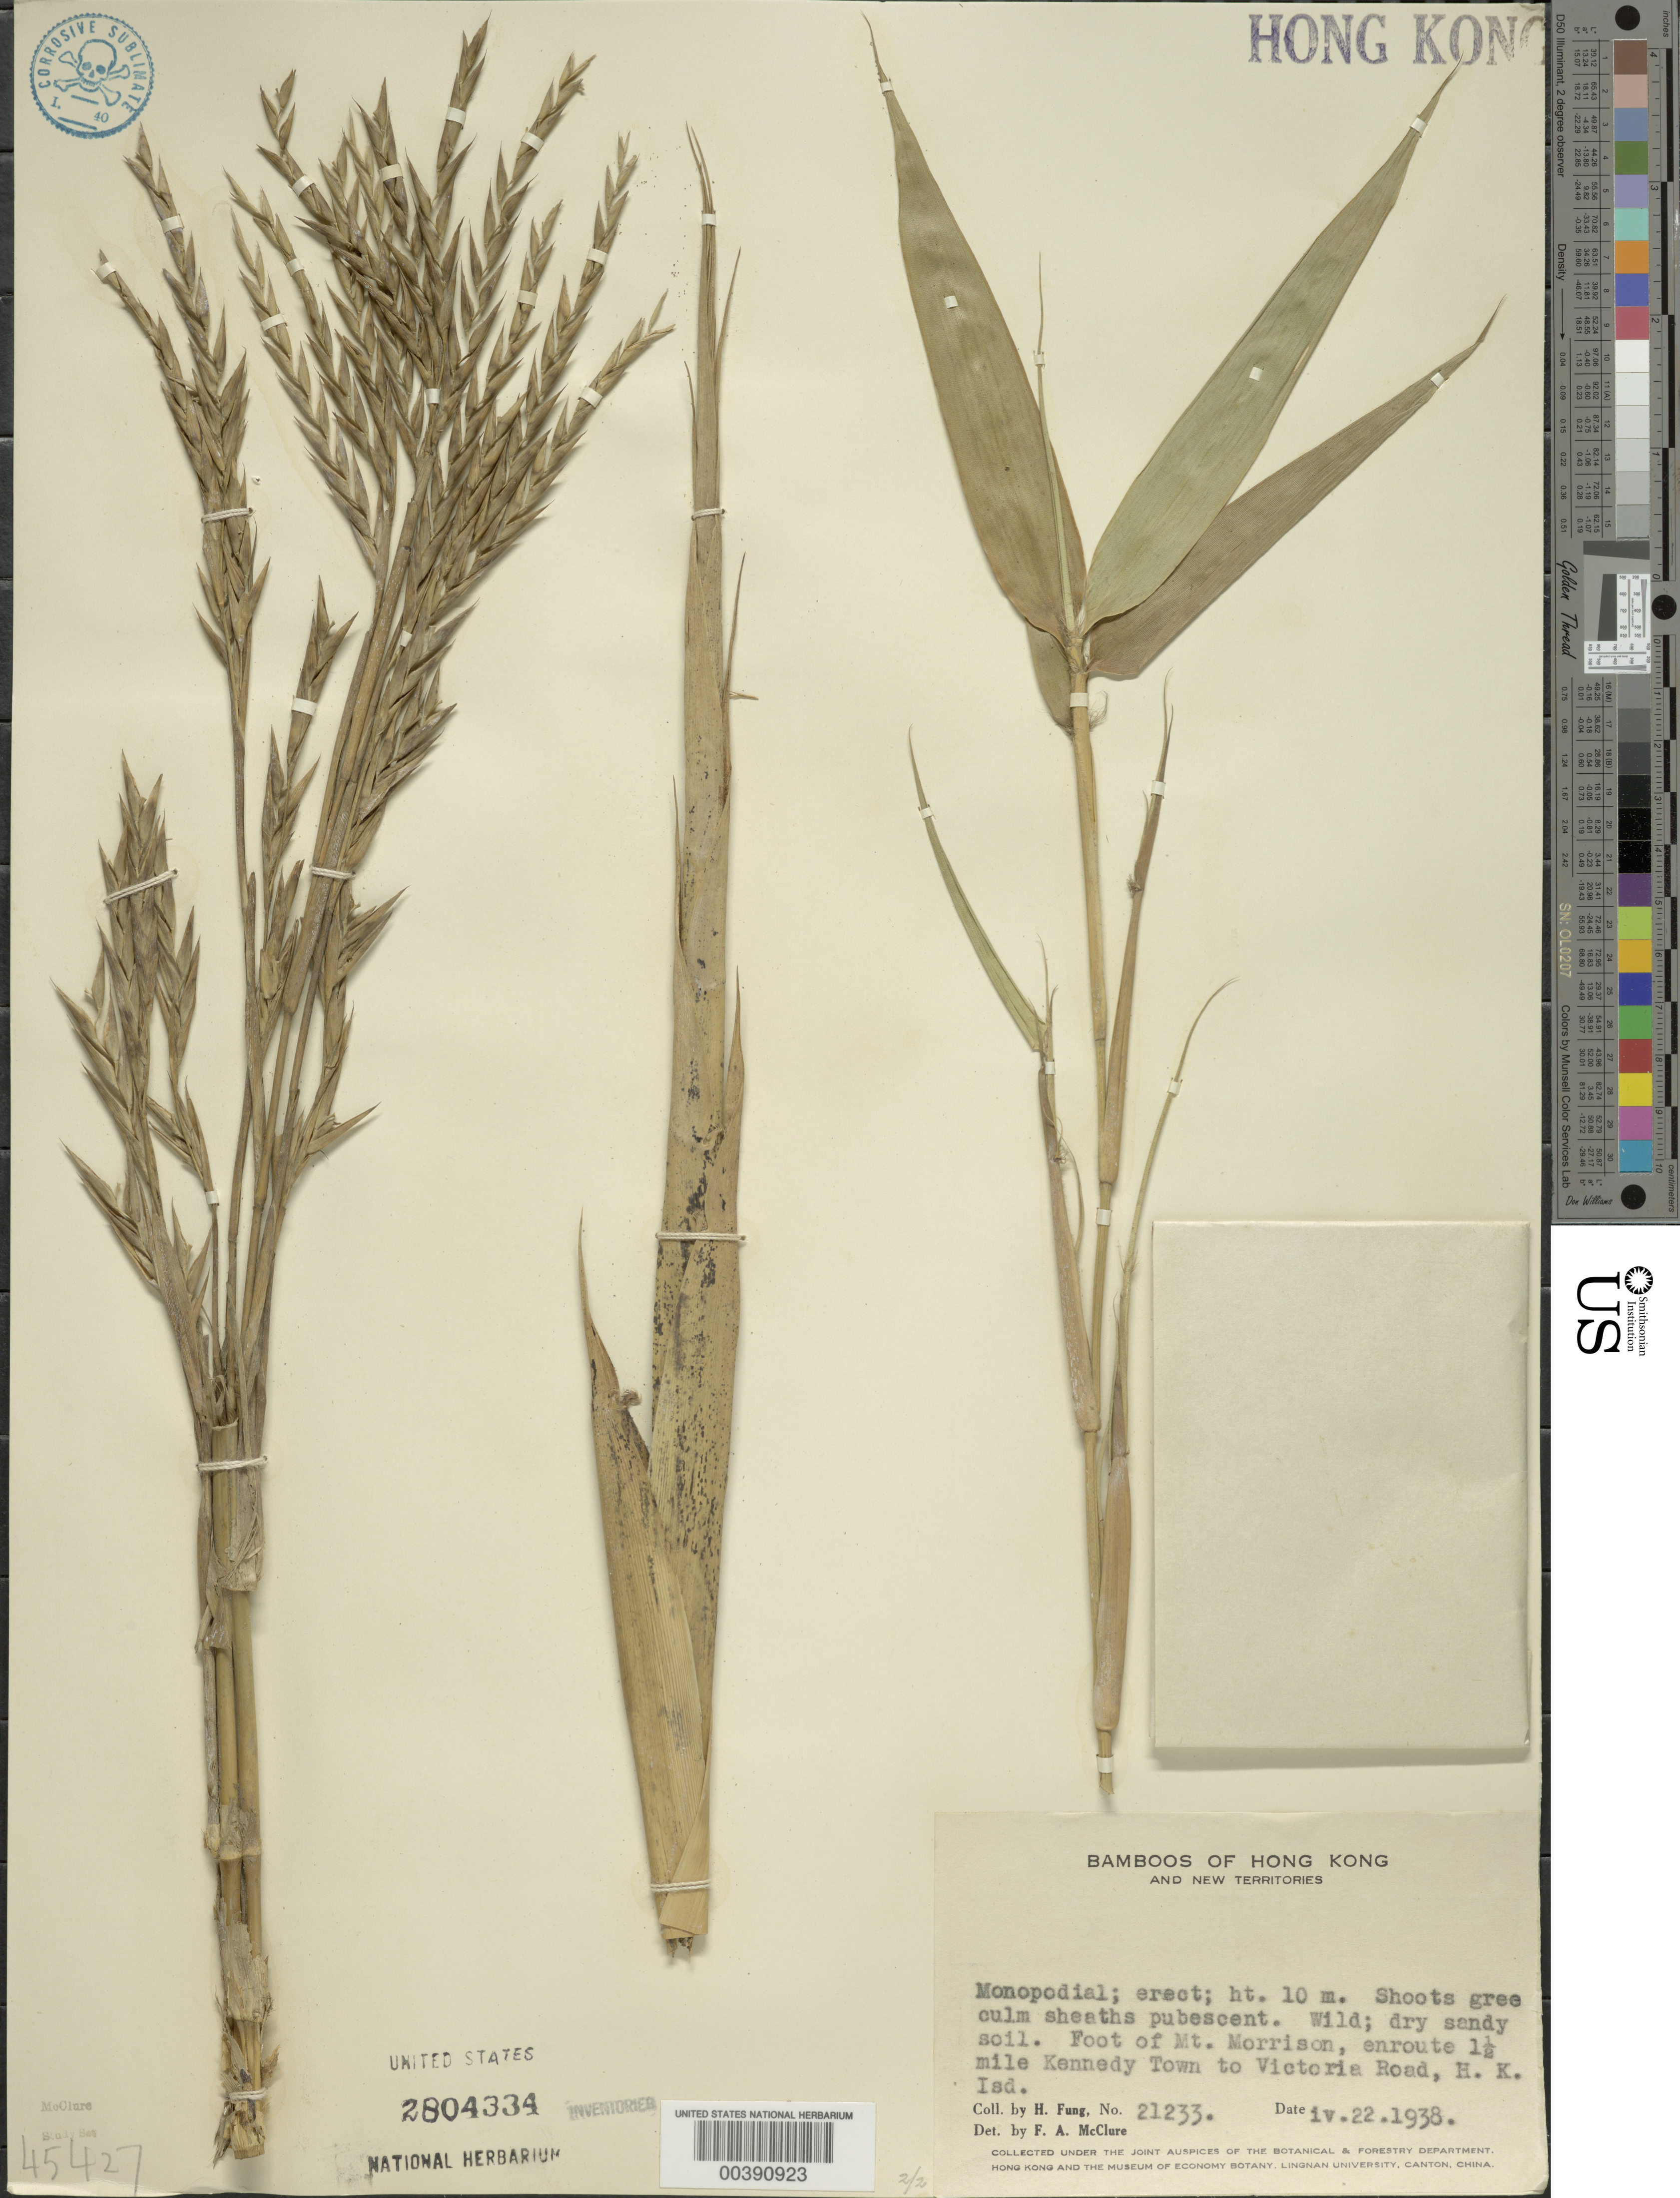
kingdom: Plantae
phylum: Tracheophyta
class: Liliopsida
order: Poales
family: Poaceae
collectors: H. L. Fung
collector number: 21233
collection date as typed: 22 Apr 1938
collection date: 1938-04-22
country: China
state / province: Hong Kong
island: Hong Kong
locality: Kennedy town, victoria rd.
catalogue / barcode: US 2804334